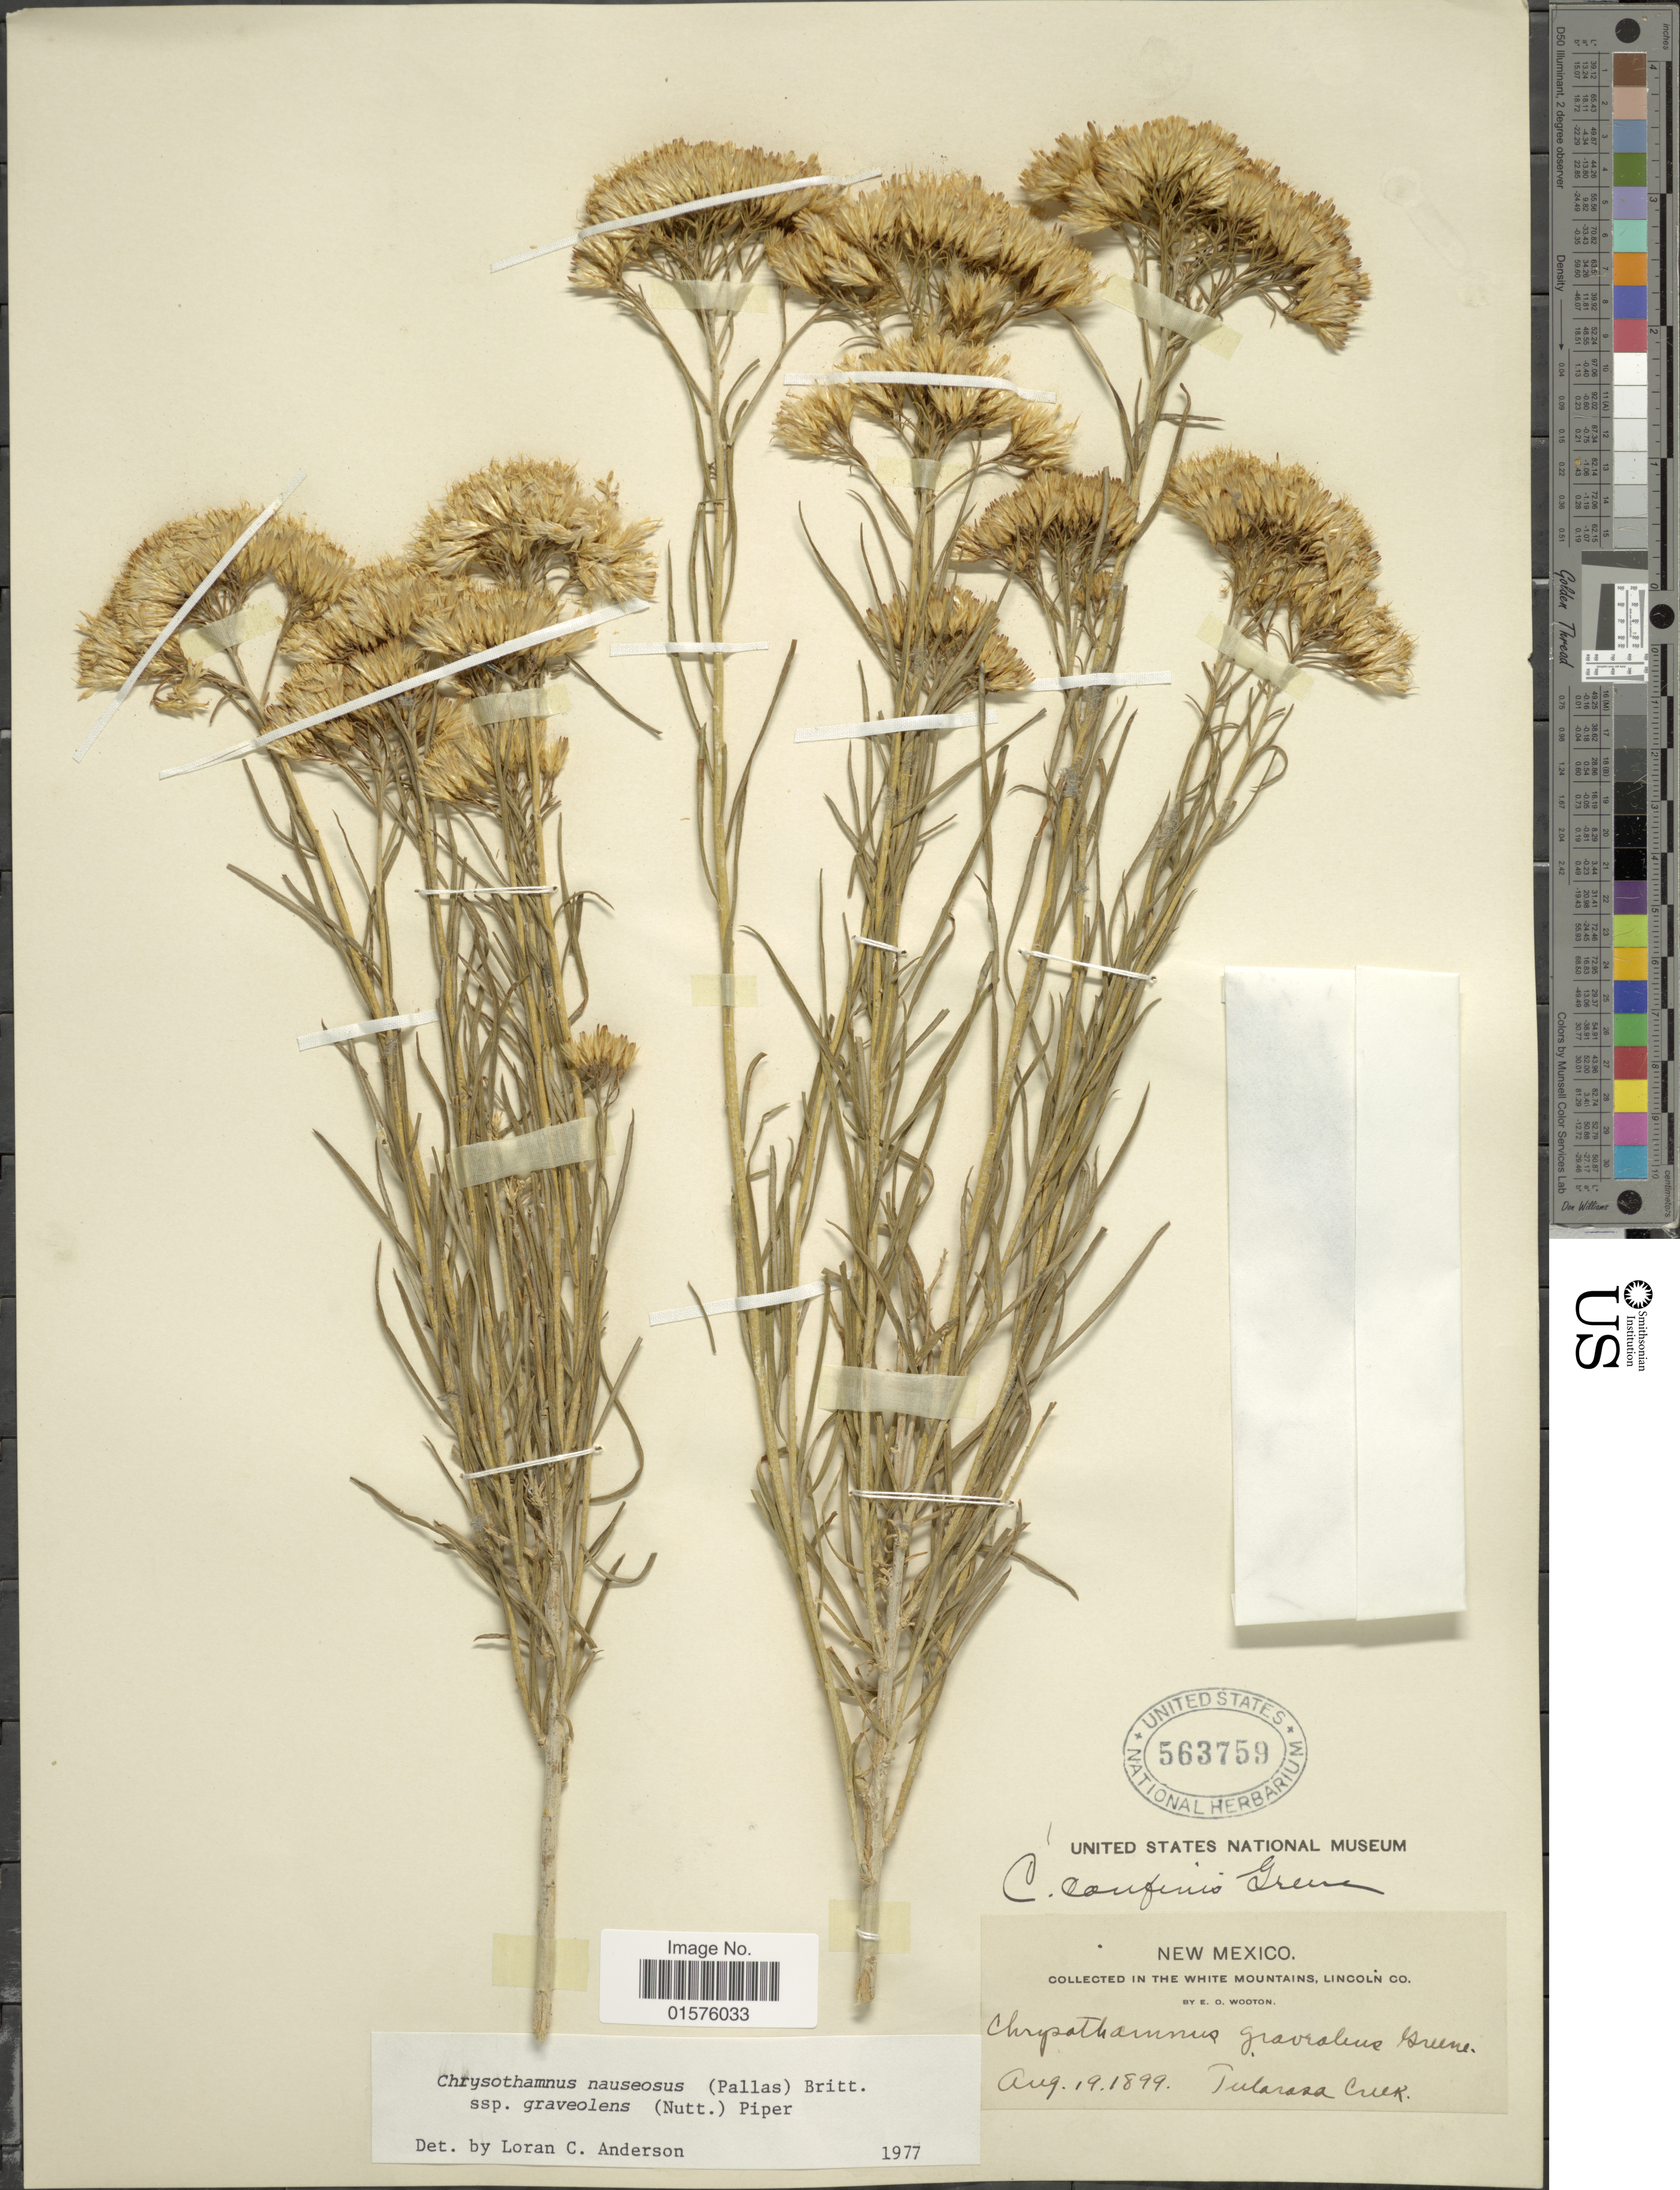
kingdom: Plantae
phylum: Tracheophyta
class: Magnoliopsida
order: Asterales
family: Asteraceae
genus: Ericameria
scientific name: Ericameria nauseosa var. graveolens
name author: (Nutt.) Reveal & Schuyler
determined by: Urbatsch, Lowell E., Curator (LSU), Louisiana State University (UNITED STATES)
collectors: E. O. Wooton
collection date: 1899-08-19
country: United States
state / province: New Mexico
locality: In the White Mountains, Lincoln Co., Tularosa Creek.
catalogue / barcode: US 563759